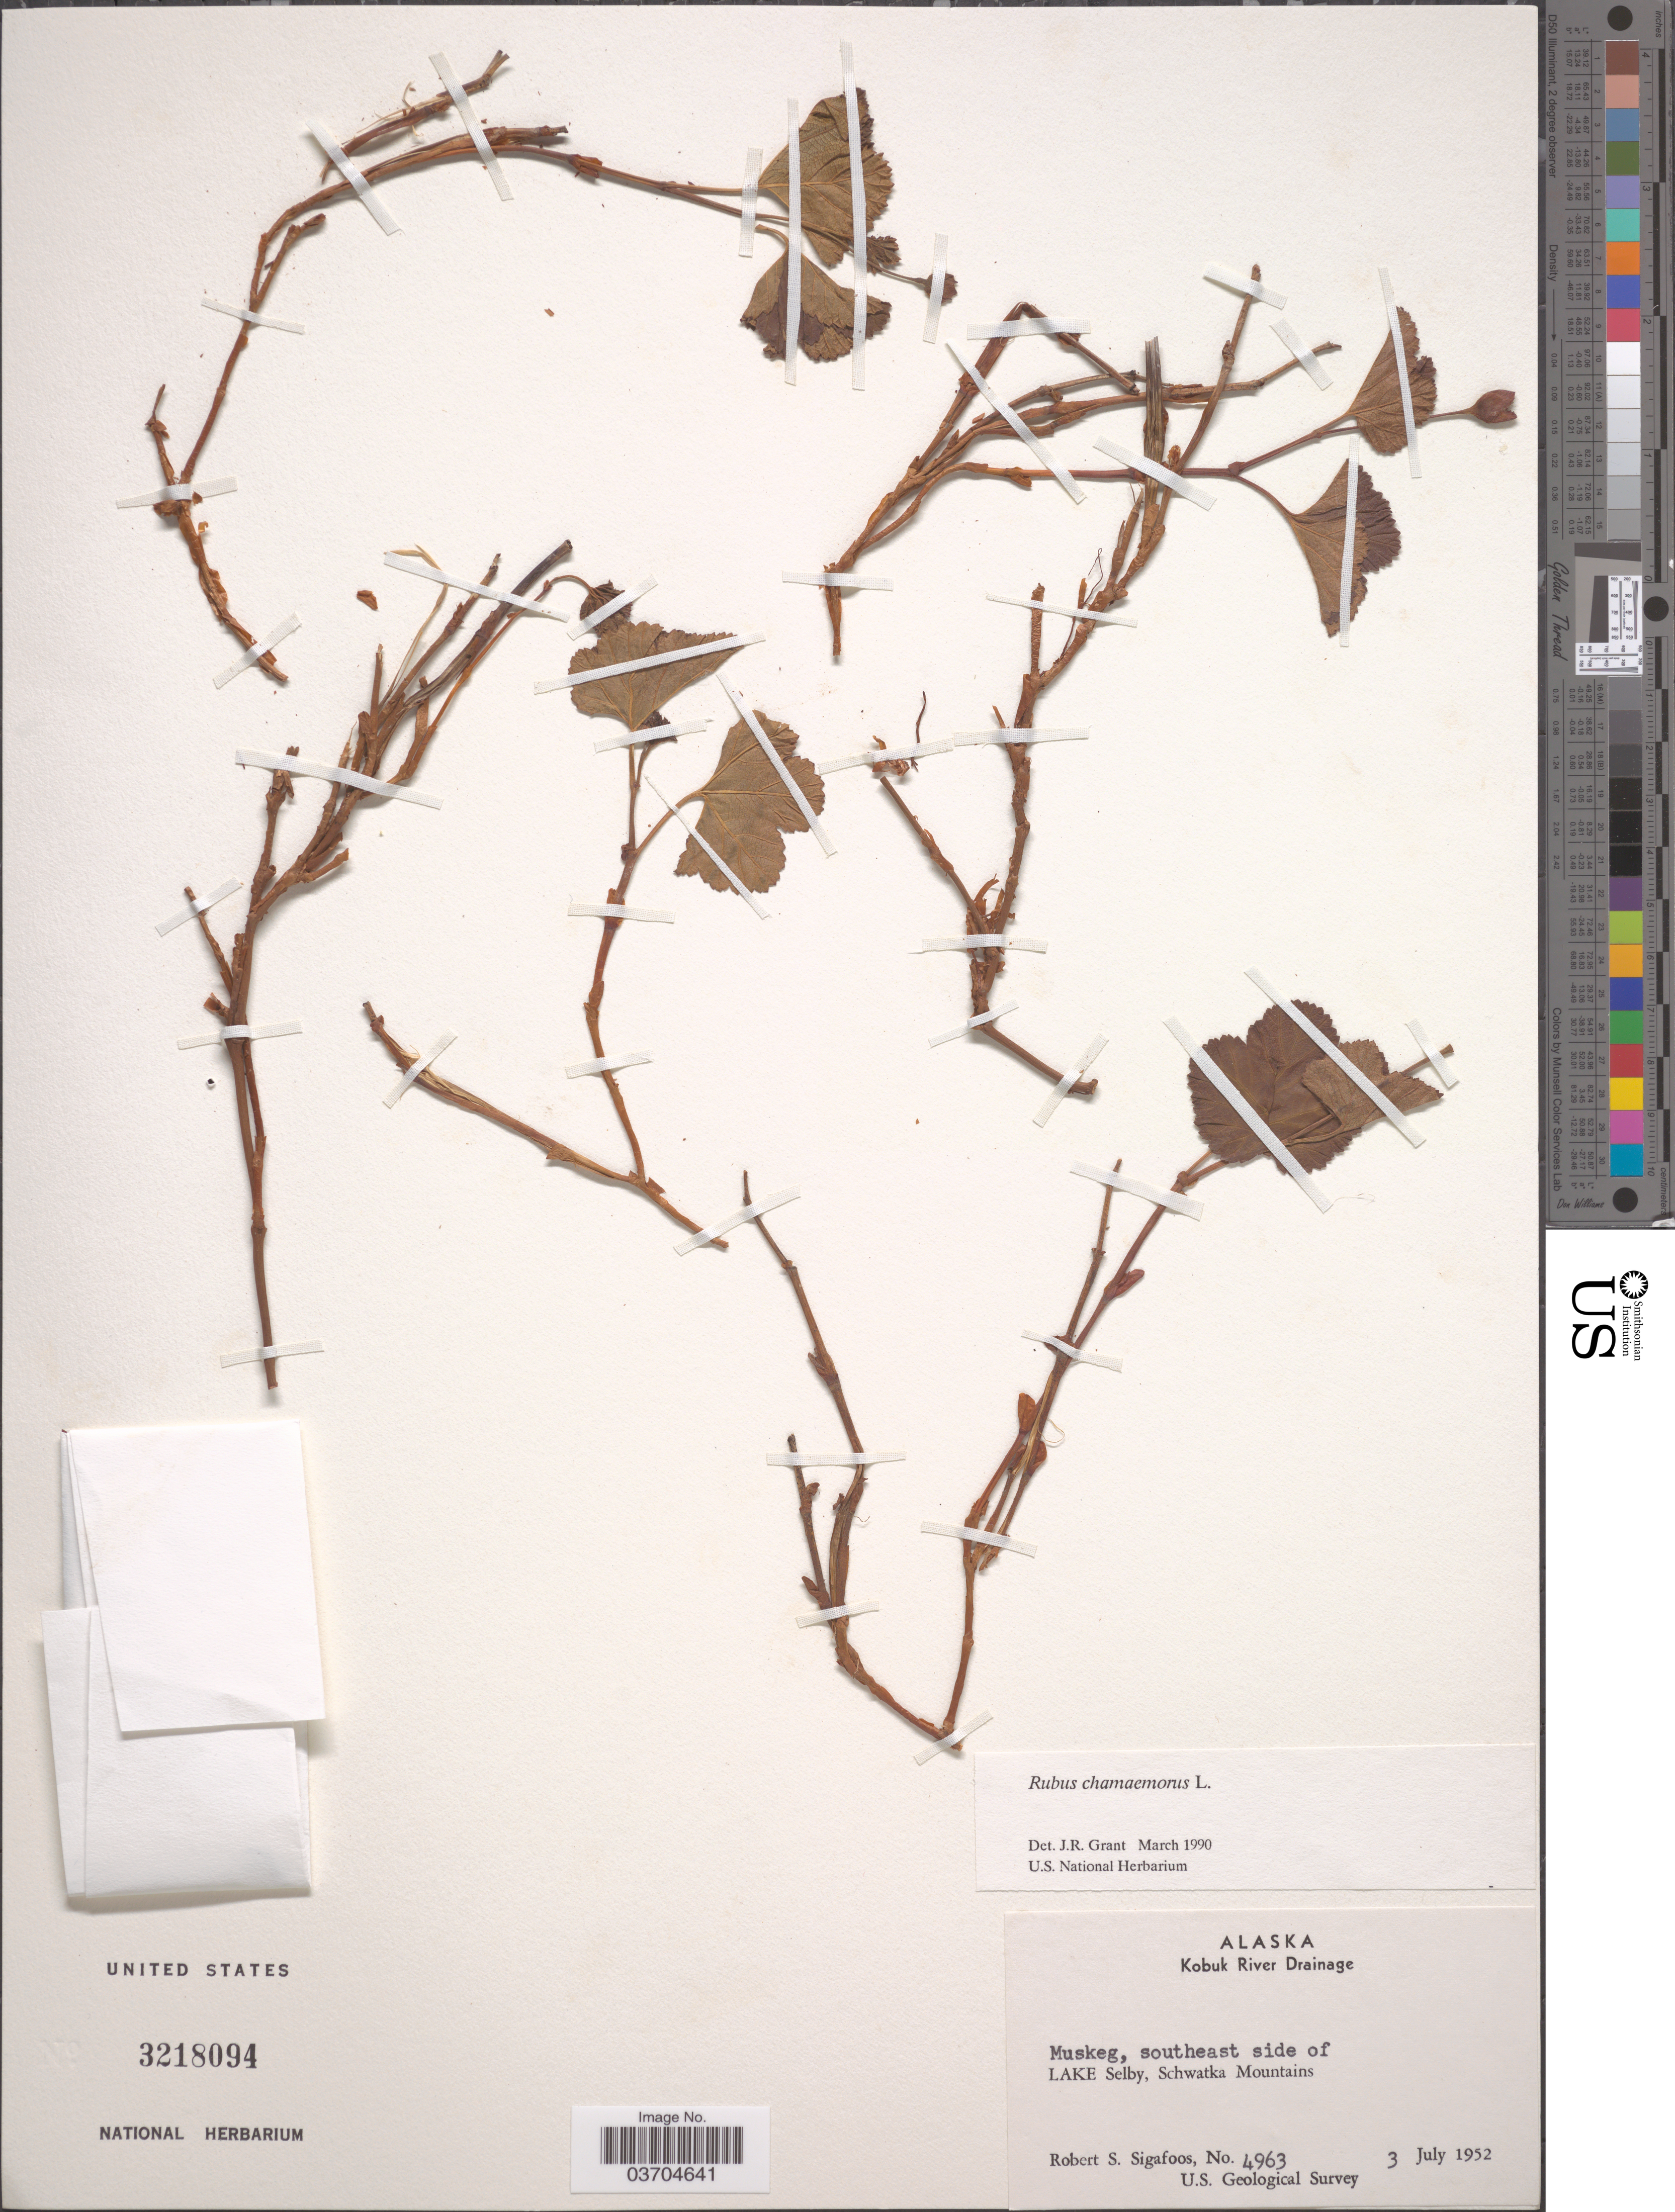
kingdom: Plantae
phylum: Tracheophyta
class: Magnoliopsida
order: Rosales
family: Rosaceae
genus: Rubus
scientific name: Rubus chamaemorus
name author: L.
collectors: R. Sigafoos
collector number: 4963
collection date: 1952-07-03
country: United States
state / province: Alaska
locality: Kobuk River Drainage. Muskeg, southeast side of Lake Selby, Schwatka Mountains.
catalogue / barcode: US 3218094